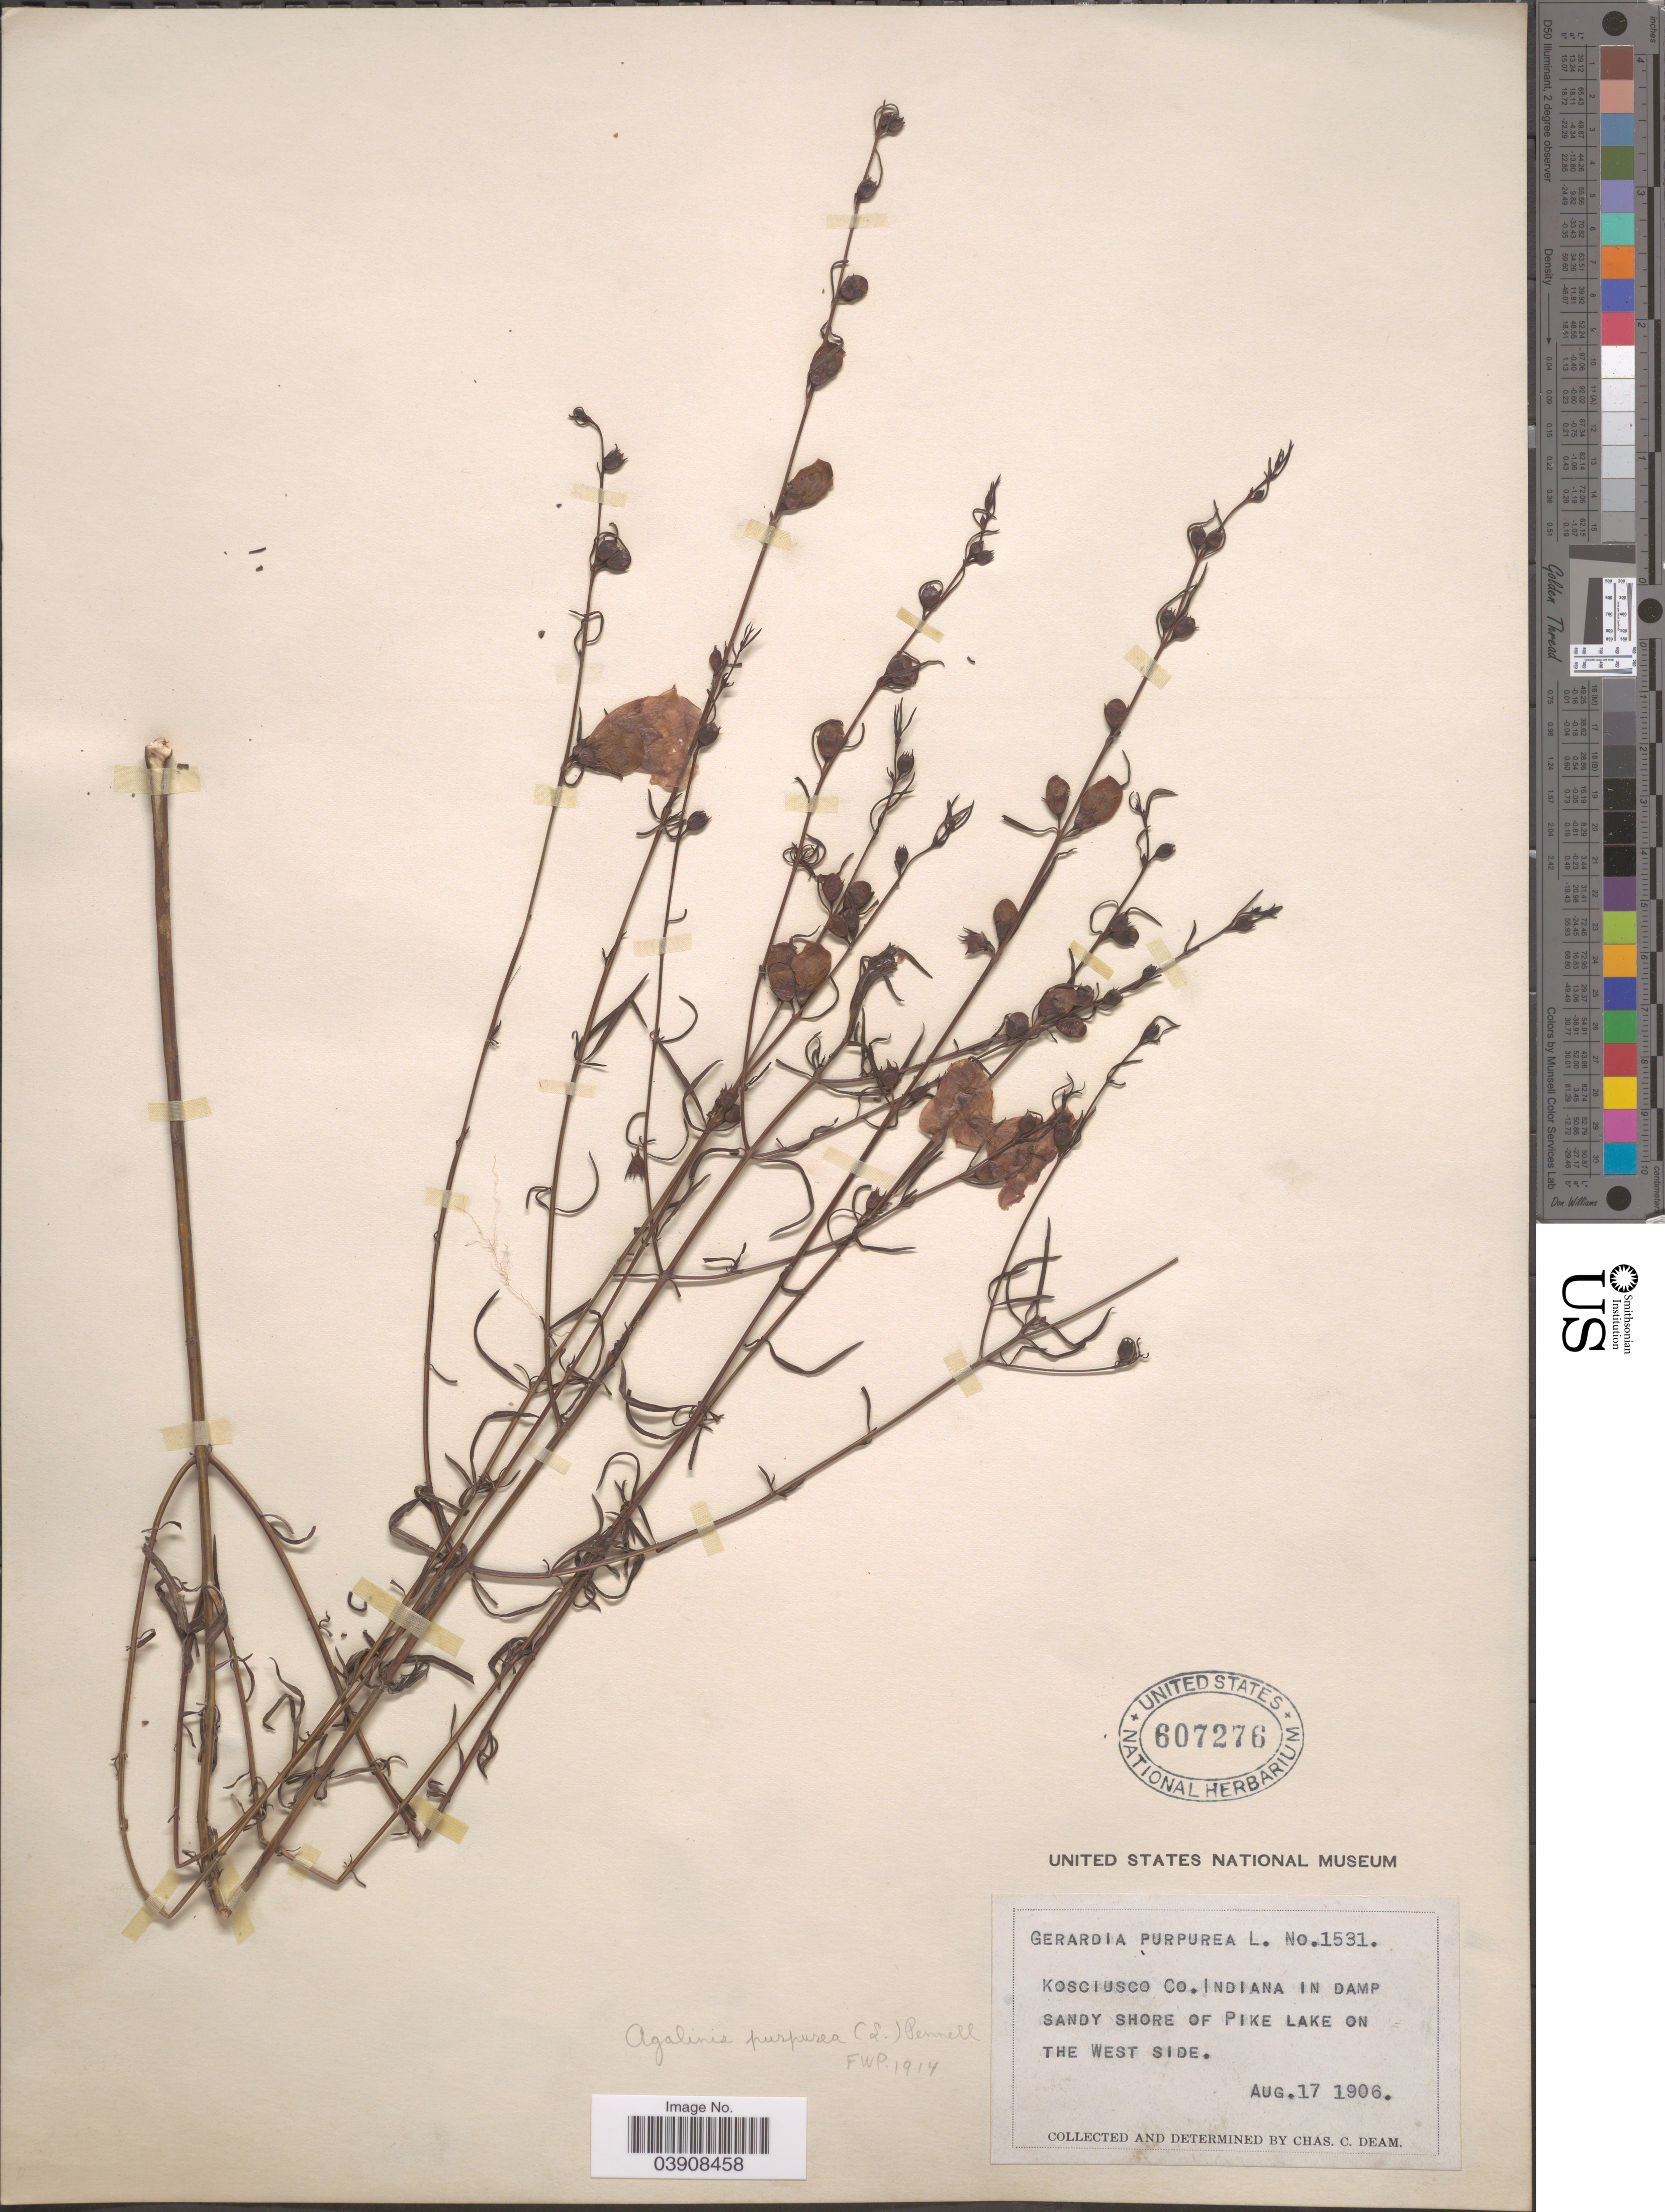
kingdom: Plantae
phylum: Tracheophyta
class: Magnoliopsida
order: Lamiales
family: Orobanchaceae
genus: Agalinis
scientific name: Agalinis purpurea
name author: (L.) Pennell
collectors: C. C. Deam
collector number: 1531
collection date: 1906-08-17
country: United States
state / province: Indiana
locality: Kosciusco Co. In damp sandy shore of Pike Lake on the West Side.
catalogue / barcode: US 607276